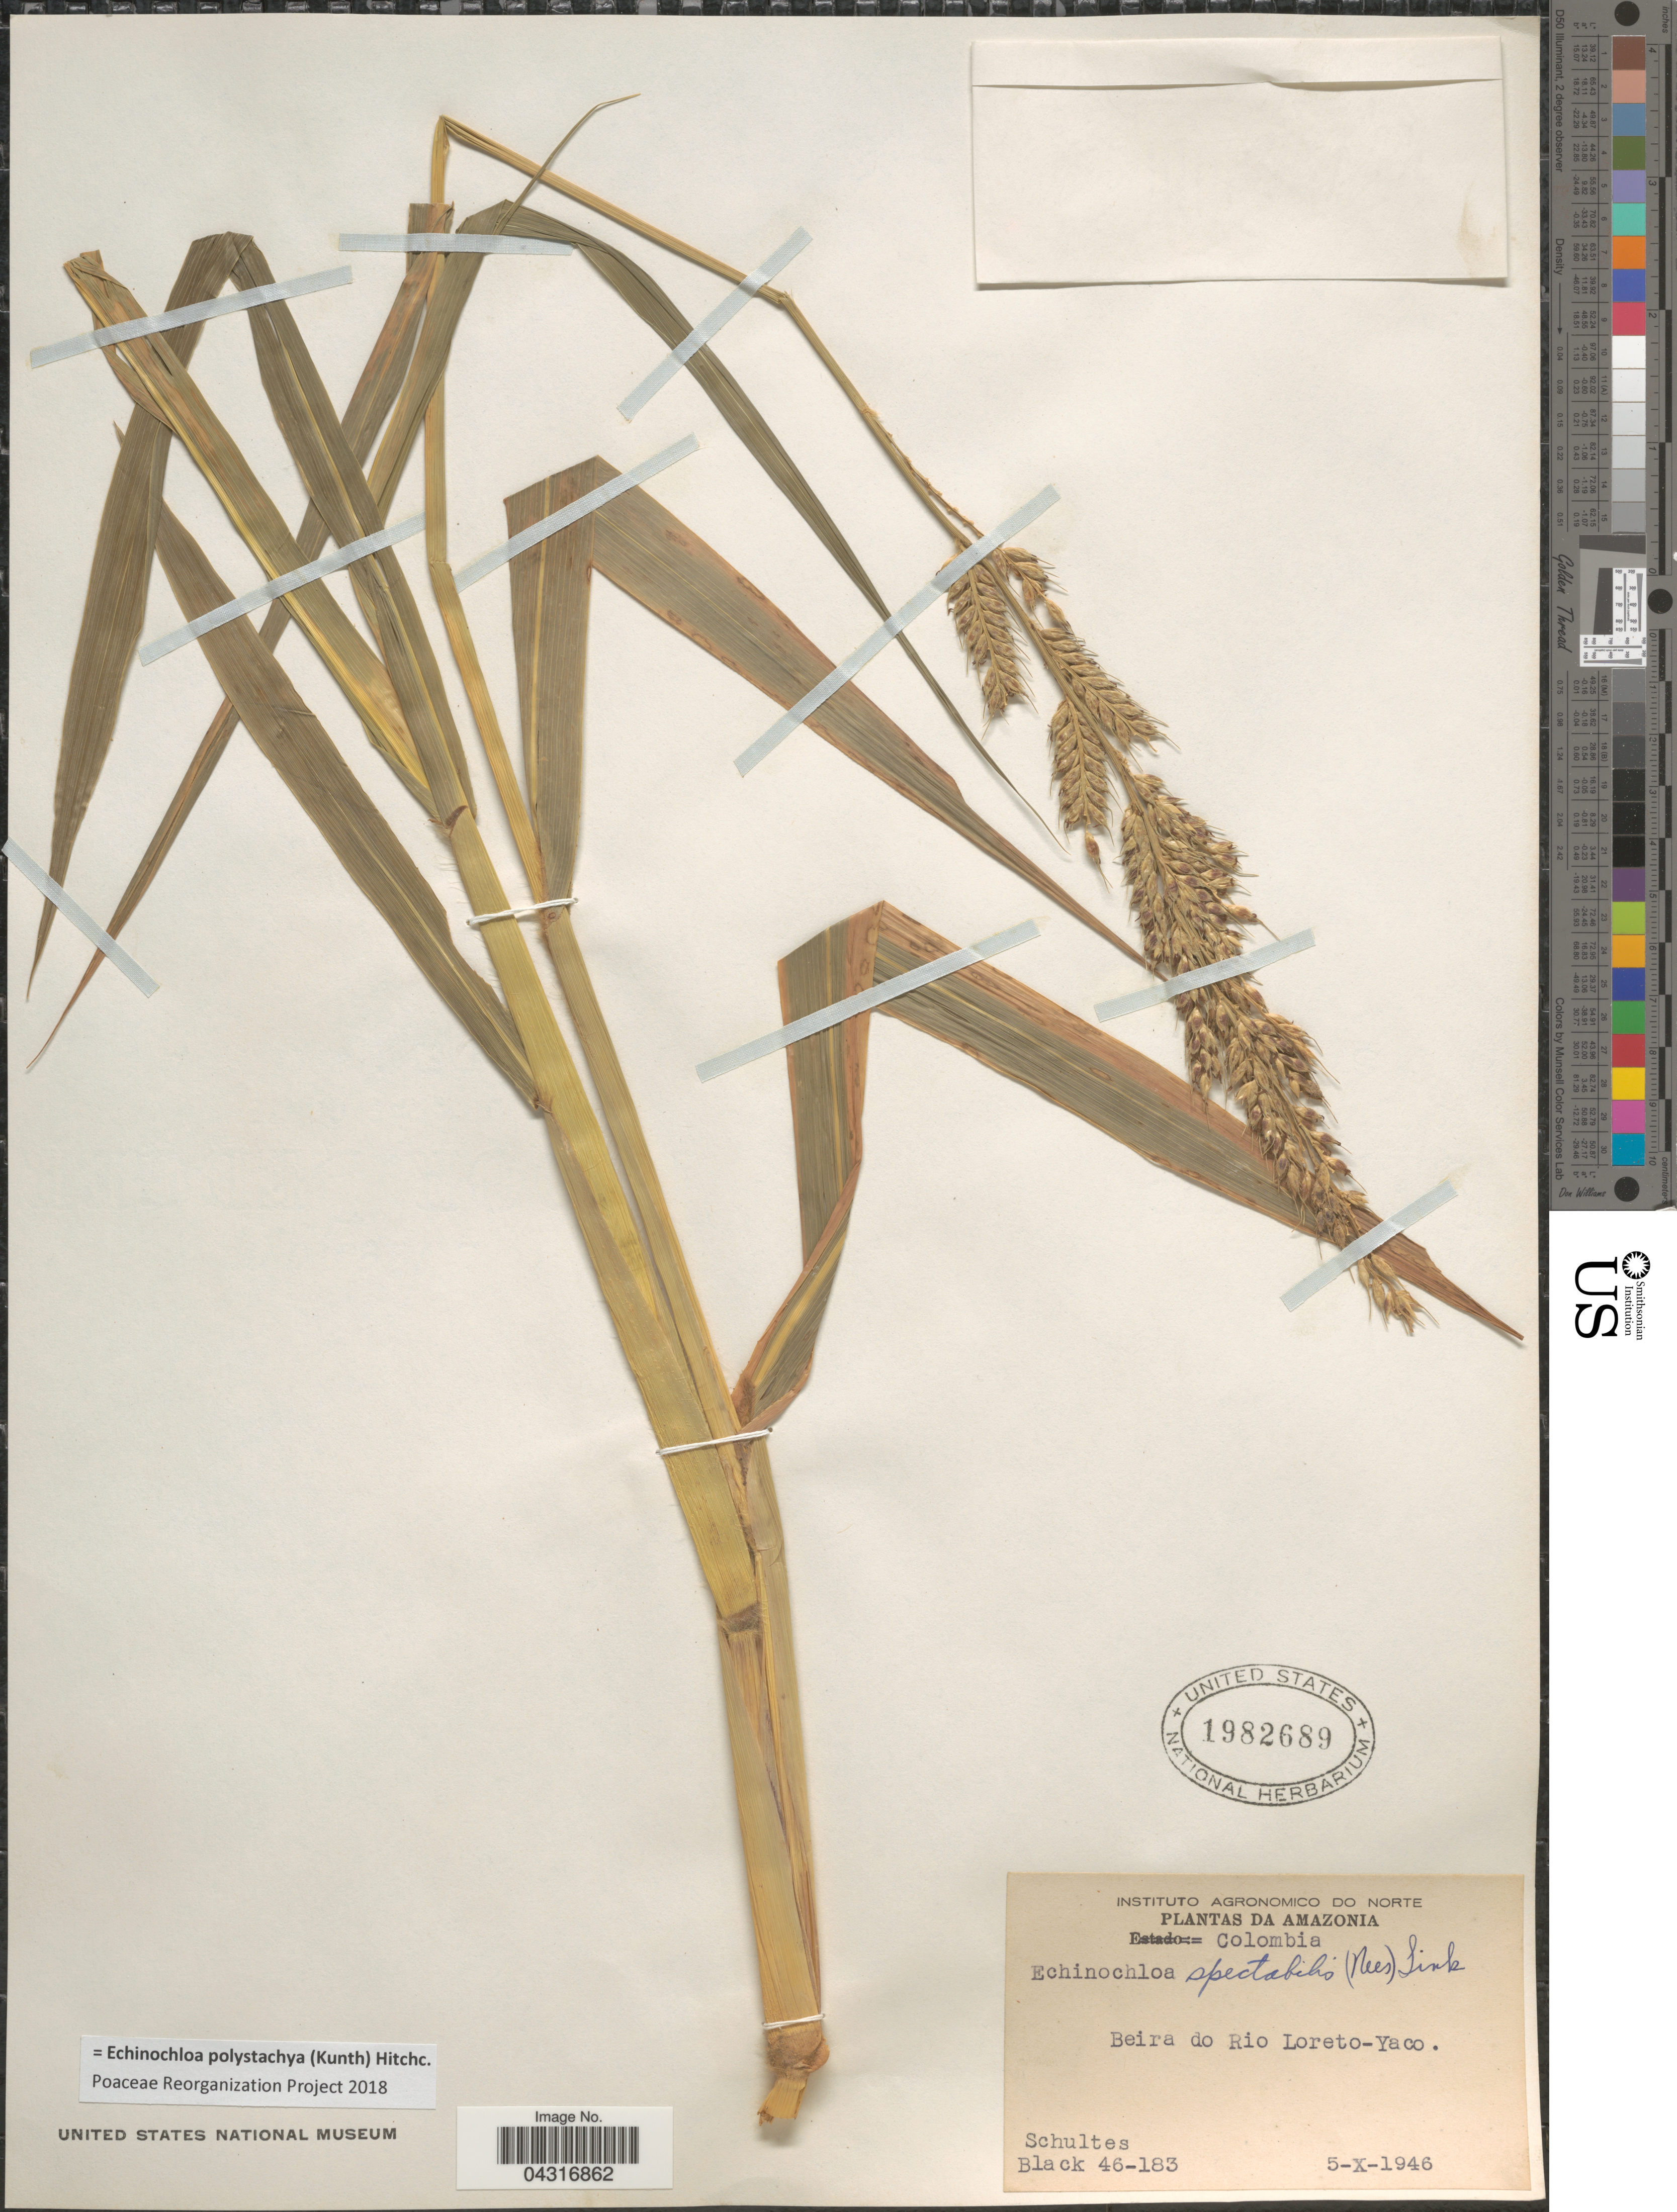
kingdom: Plantae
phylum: Tracheophyta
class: Liliopsida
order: Poales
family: Poaceae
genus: Echinochloa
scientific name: Echinochloa polystachya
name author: (Kunth) Hitchc.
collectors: -- Schultes & -- Black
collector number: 46-183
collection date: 1946-10-05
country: Colombia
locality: Amazonia. Beira do Rio Loreto-Yaco.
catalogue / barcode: US 1982689